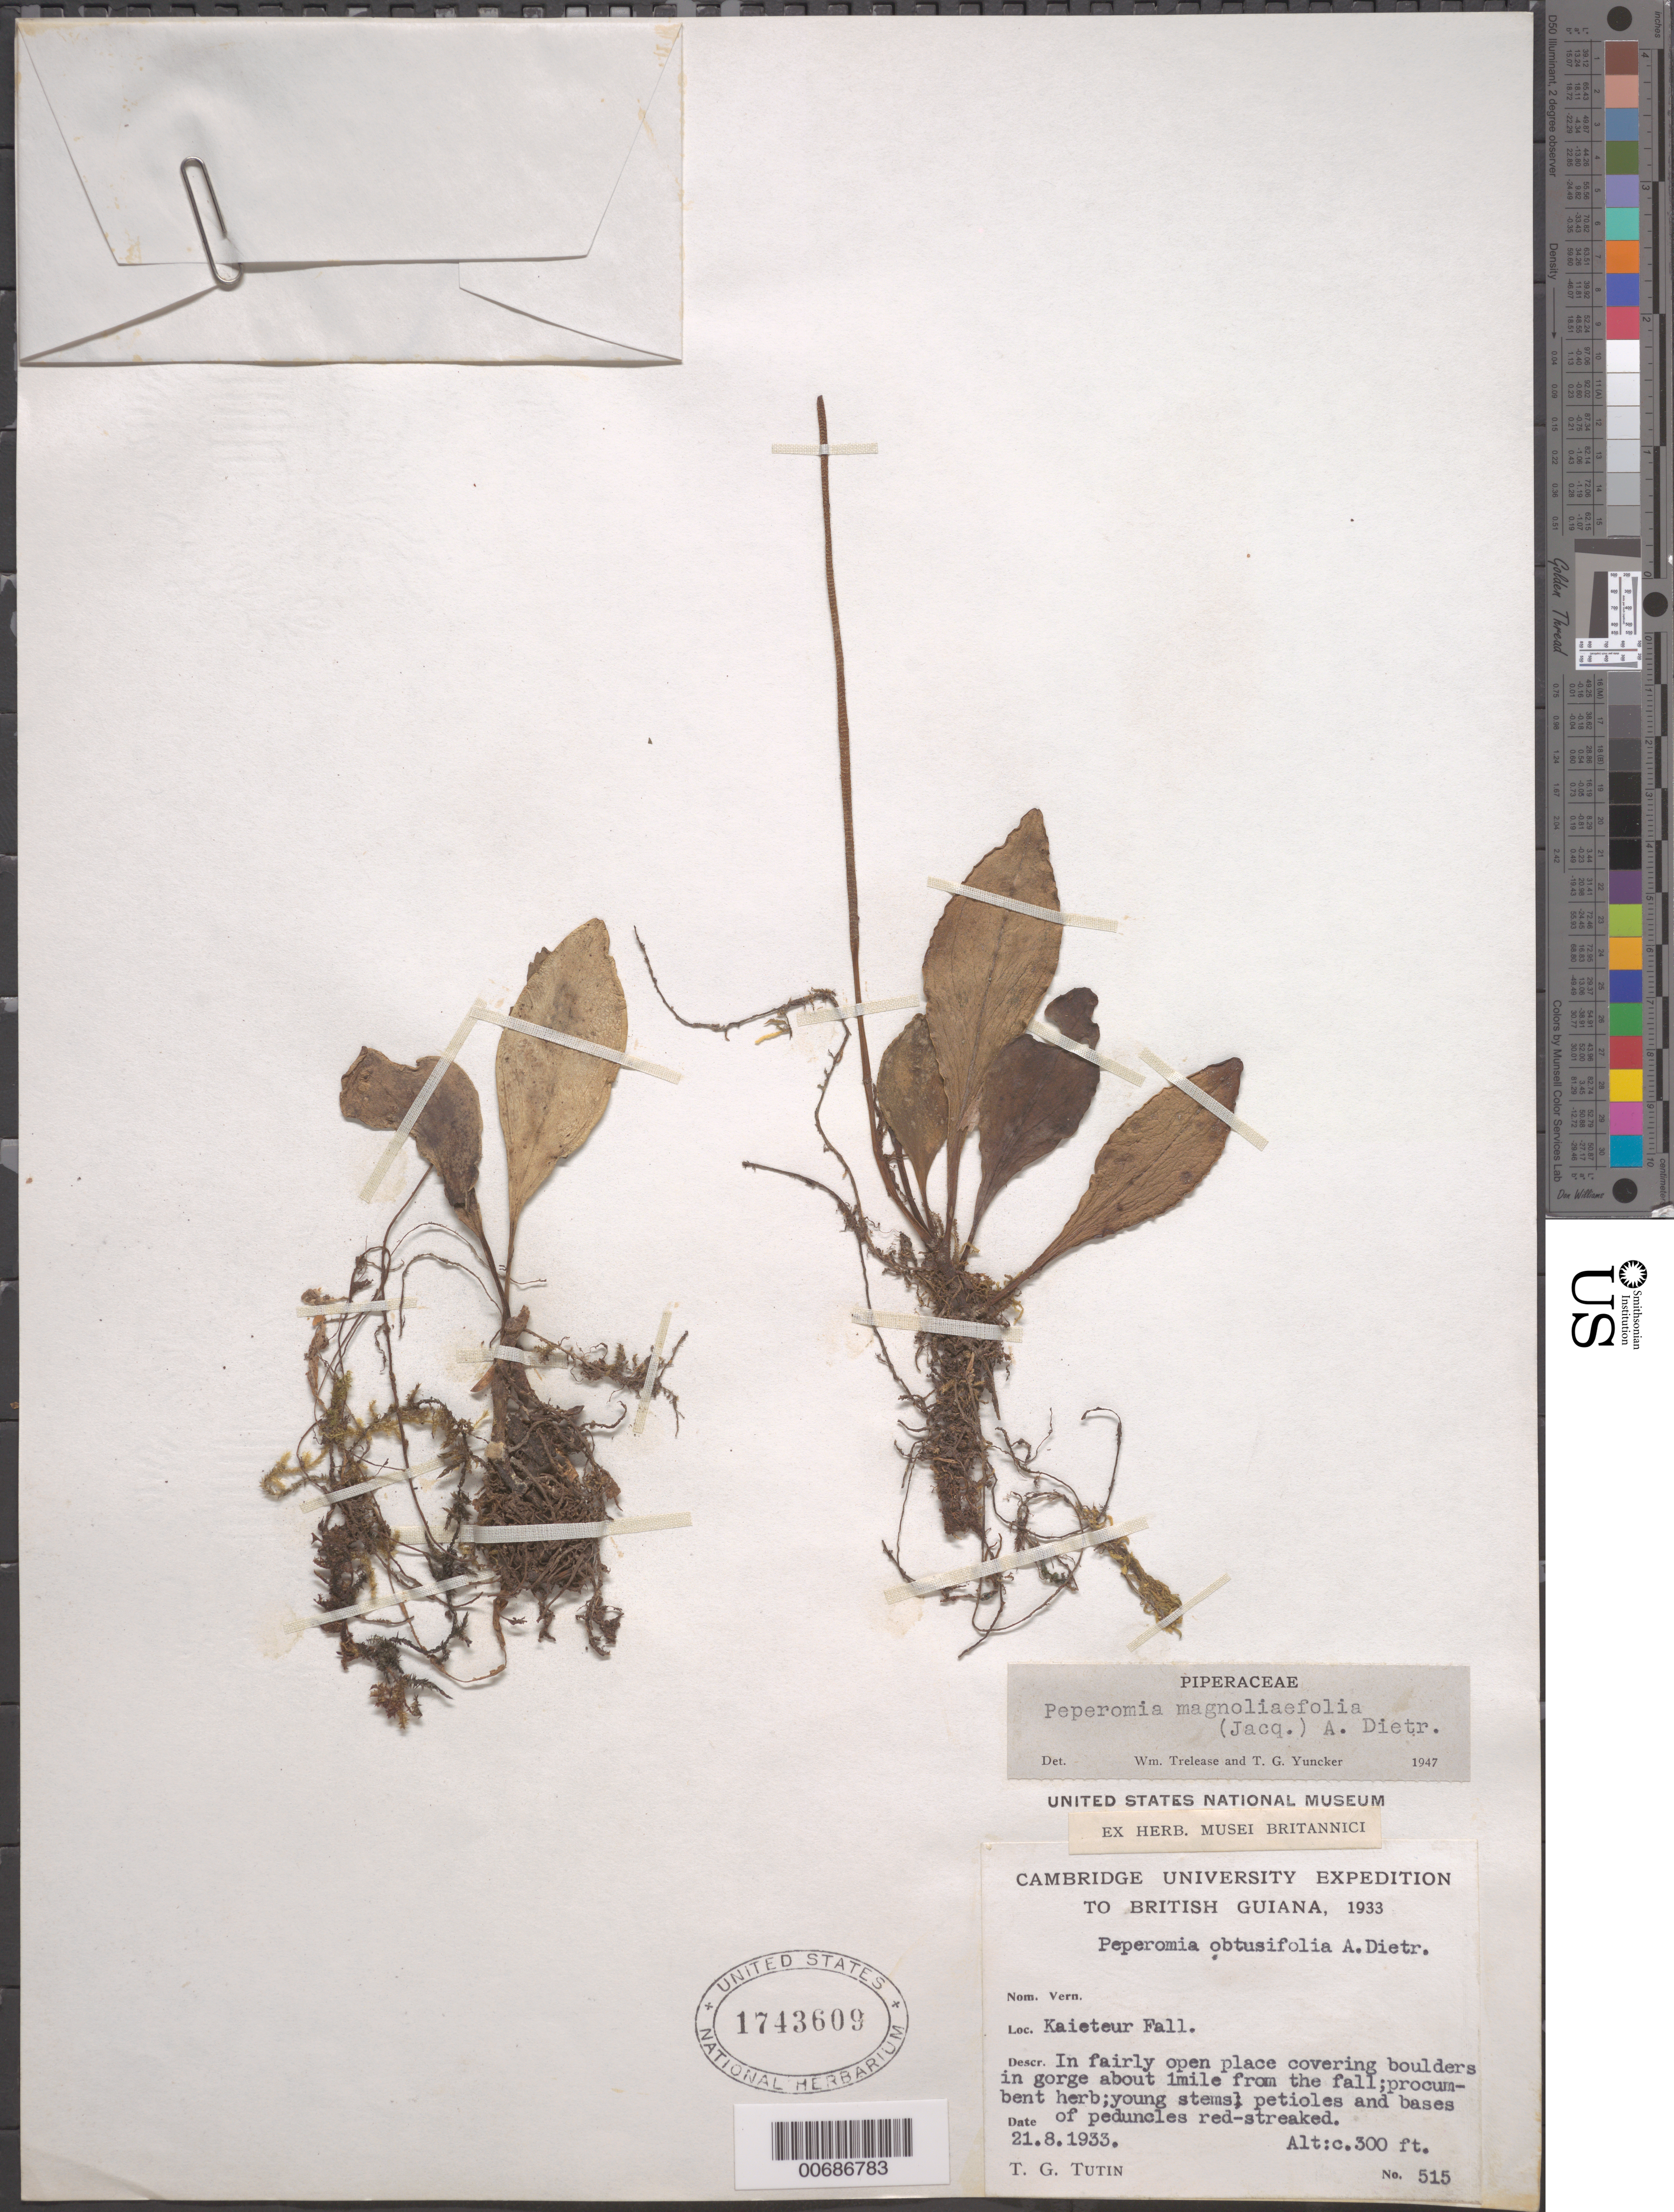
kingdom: Plantae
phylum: Tracheophyta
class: Magnoliopsida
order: Piperales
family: Piperaceae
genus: Peperomia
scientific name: Peperomia magnoliifolia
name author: (Jacq.) A. Dietr.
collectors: T. G. Tutin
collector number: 515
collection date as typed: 21-Aug-33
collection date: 1933-08-21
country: Guyana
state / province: Potaro-Siparuni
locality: Kaieteur Falls, in gorge about 1 mile from the fall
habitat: Fairly open place covering boulders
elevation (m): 91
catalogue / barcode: US 1743609